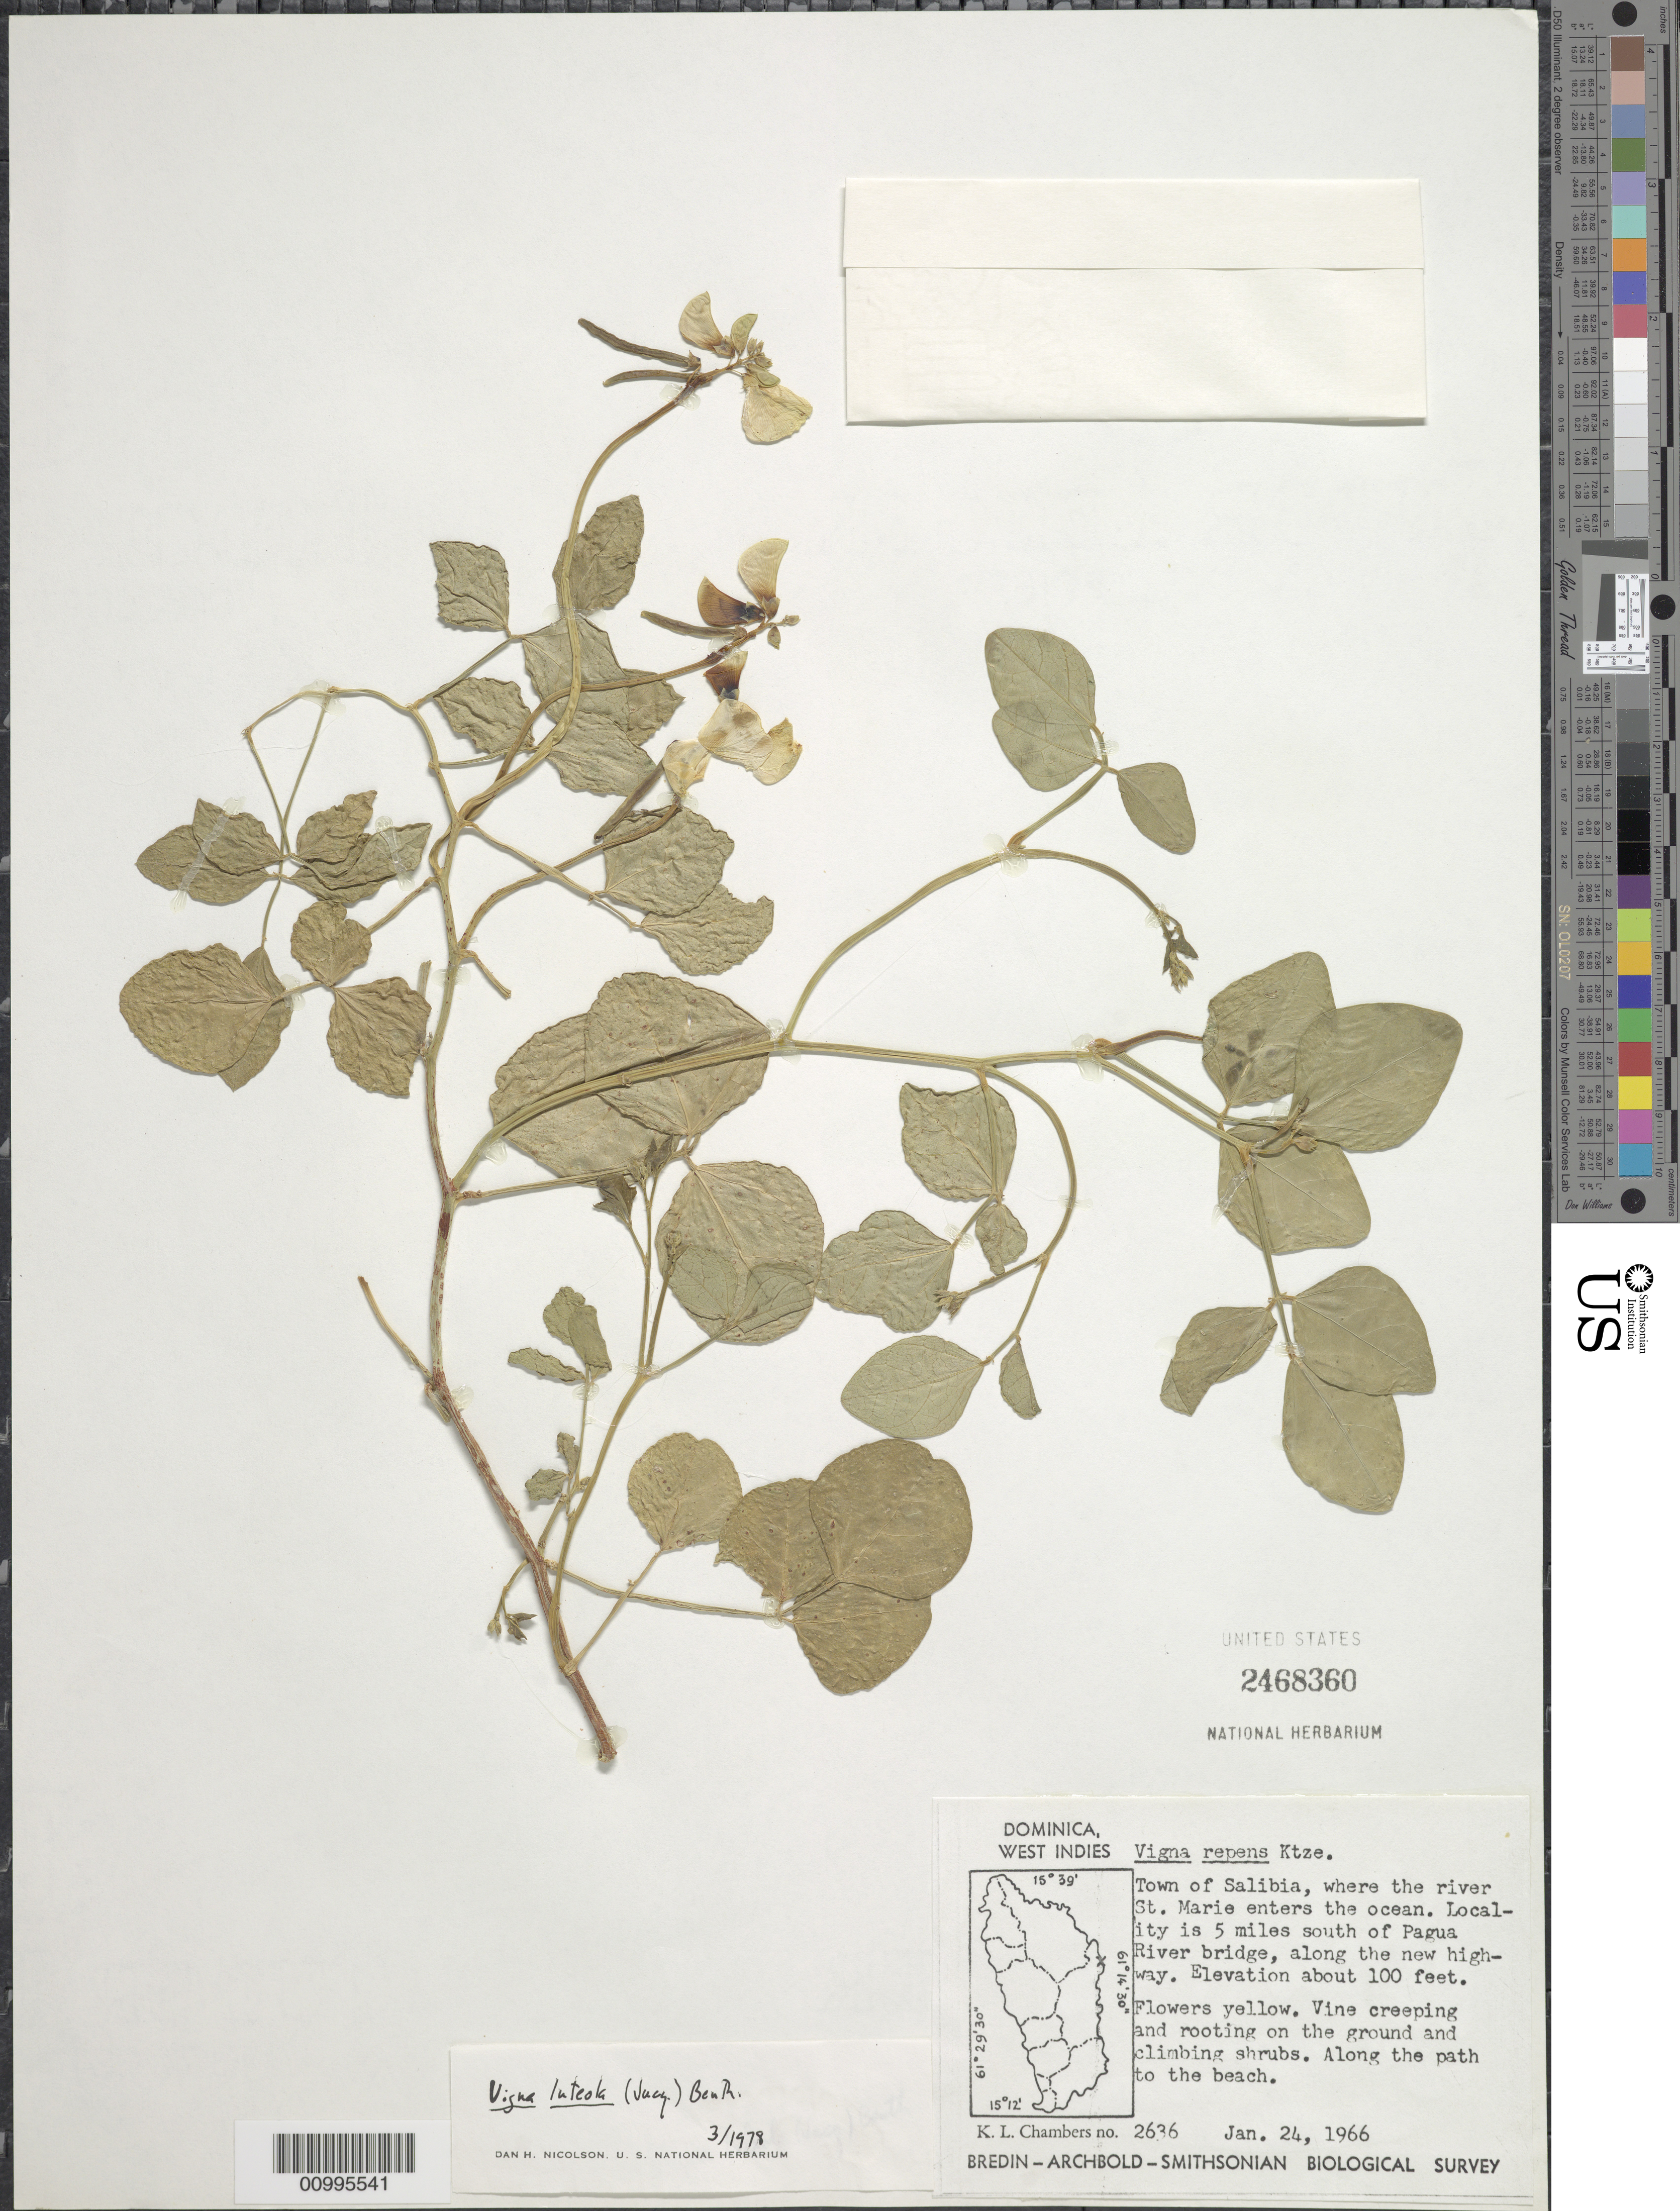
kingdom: Plantae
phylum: Tracheophyta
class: Magnoliopsida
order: Fabales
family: Fabaceae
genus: Vigna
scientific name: Vigna luteola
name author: (Jacq.) Benth.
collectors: K. L. Chambers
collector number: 2636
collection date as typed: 24 Jan 1966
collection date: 1966-01-24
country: Dominica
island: Dominica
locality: On the ground and climbing shrubs. Along the path to the beach. Town of Salibia, where the river St. Marie enters the ocean. Locality is 5 miles south of Pagua River bridge, along the new highway.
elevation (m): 30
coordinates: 0 N, 0 E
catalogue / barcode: US 2468360